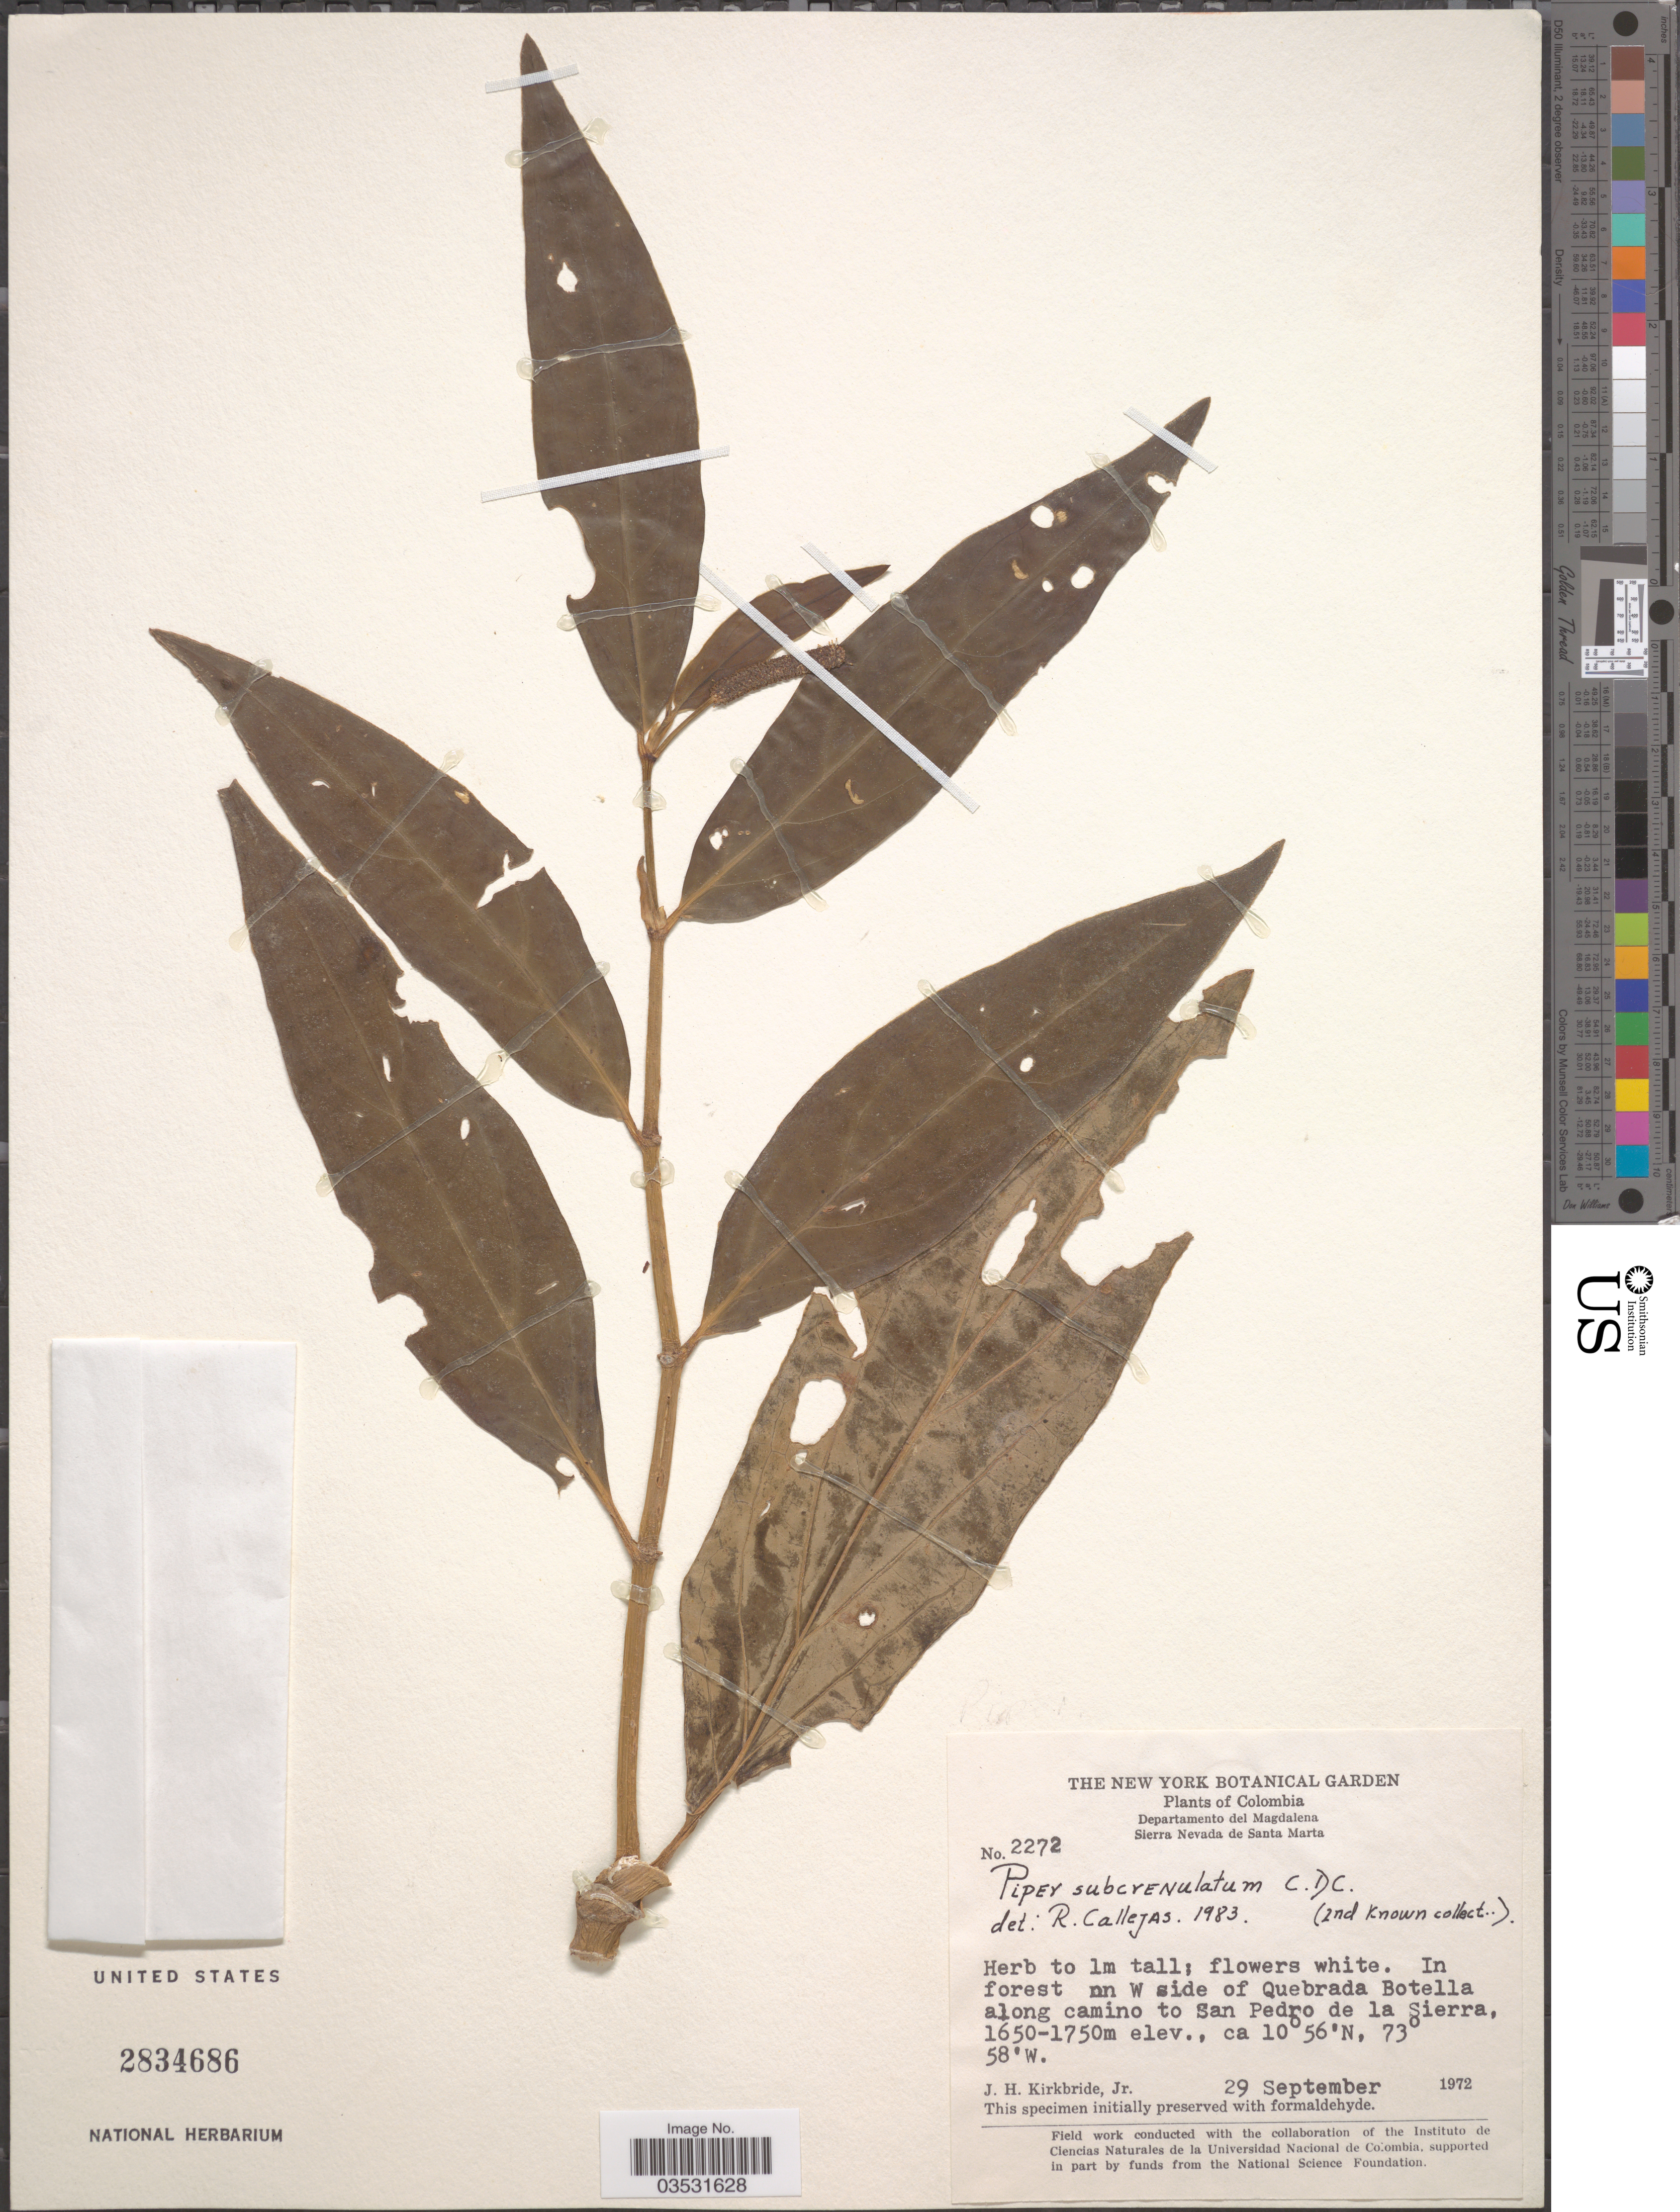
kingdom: Plantae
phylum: Tracheophyta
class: Magnoliopsida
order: Piperales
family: Piperaceae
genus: Piper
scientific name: Piper subcrenulatum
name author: C. DC.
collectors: J. H. Kirkbride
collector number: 2272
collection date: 1972-09-29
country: Colombia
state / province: Magdalena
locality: Departamento del Magdalena. Sierra Nevada de Santa Marta. In forest on W side of Quebrada Botella along camino to San Pedro de la Sierra.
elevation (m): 1650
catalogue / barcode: US 2834686